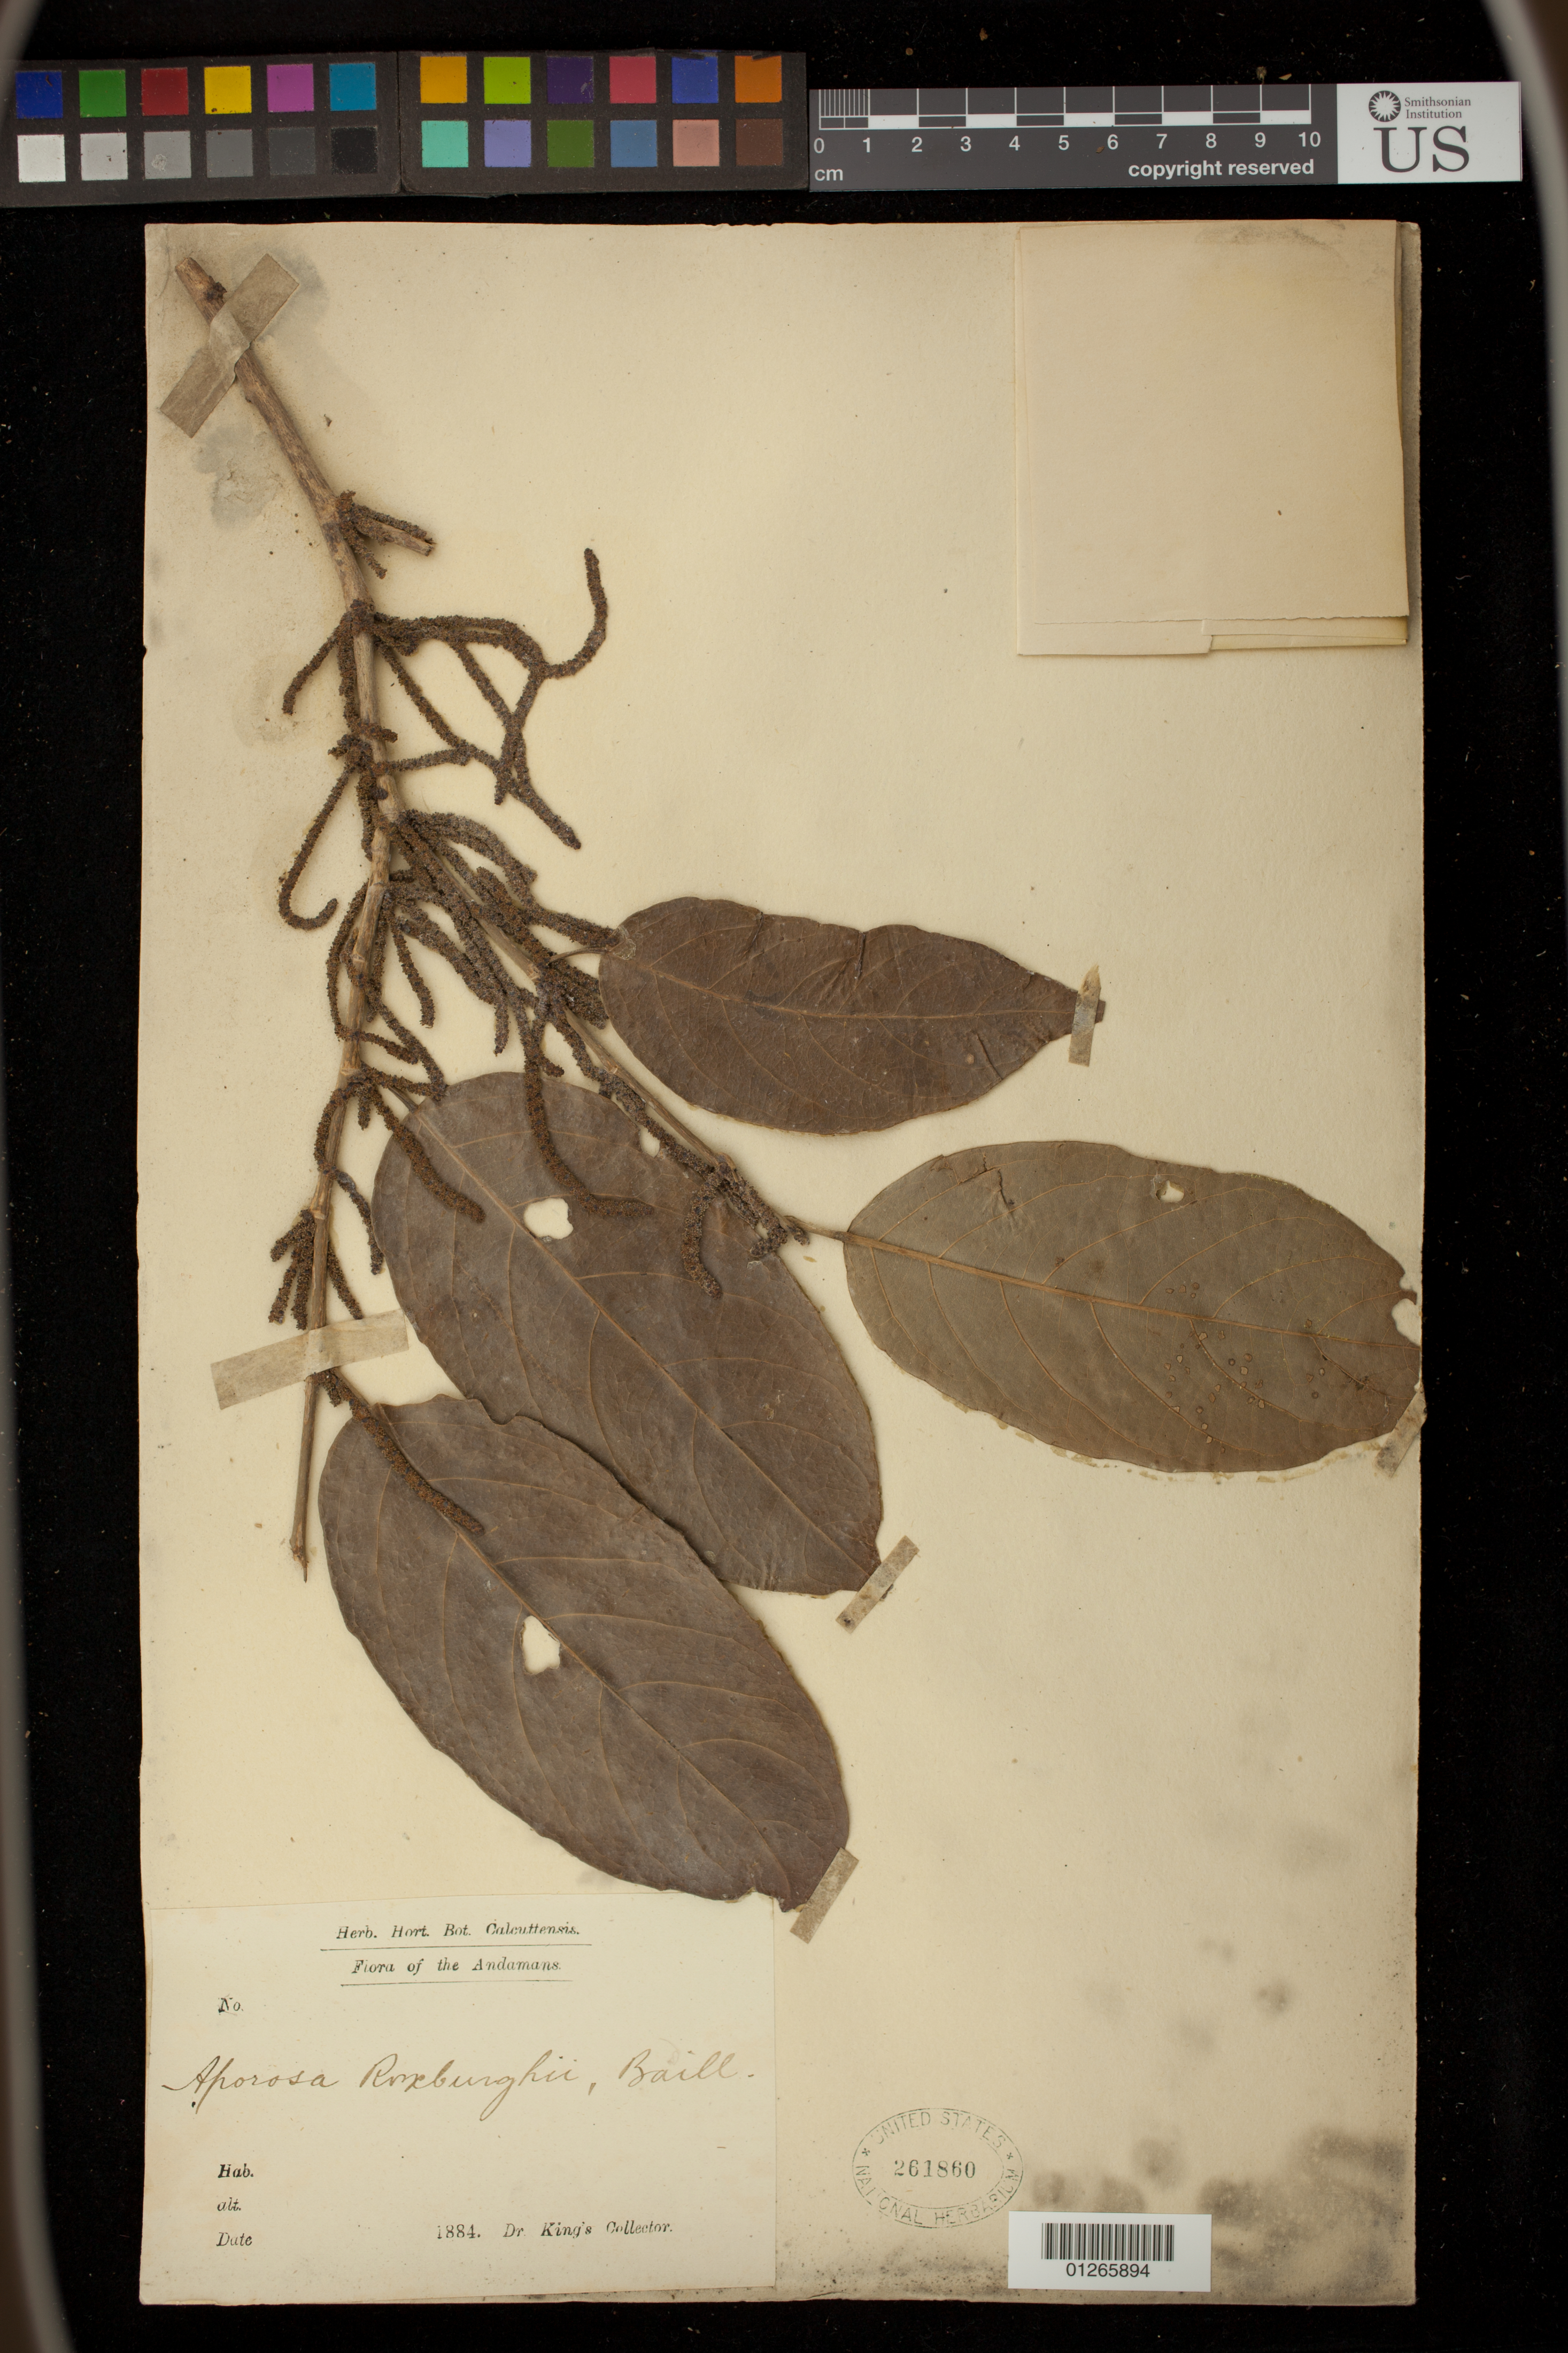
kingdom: Plantae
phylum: Tracheophyta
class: Magnoliopsida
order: Malpighiales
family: Phyllanthaceae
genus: Aporosa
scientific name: Aporosa octandra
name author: (Buch.-Ham. & D. Don) Vickery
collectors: Dr. King's collector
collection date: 1884-01-01/1884-12-31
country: India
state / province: Andaman and Nicobar Islands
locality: Andamans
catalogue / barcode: US 261860